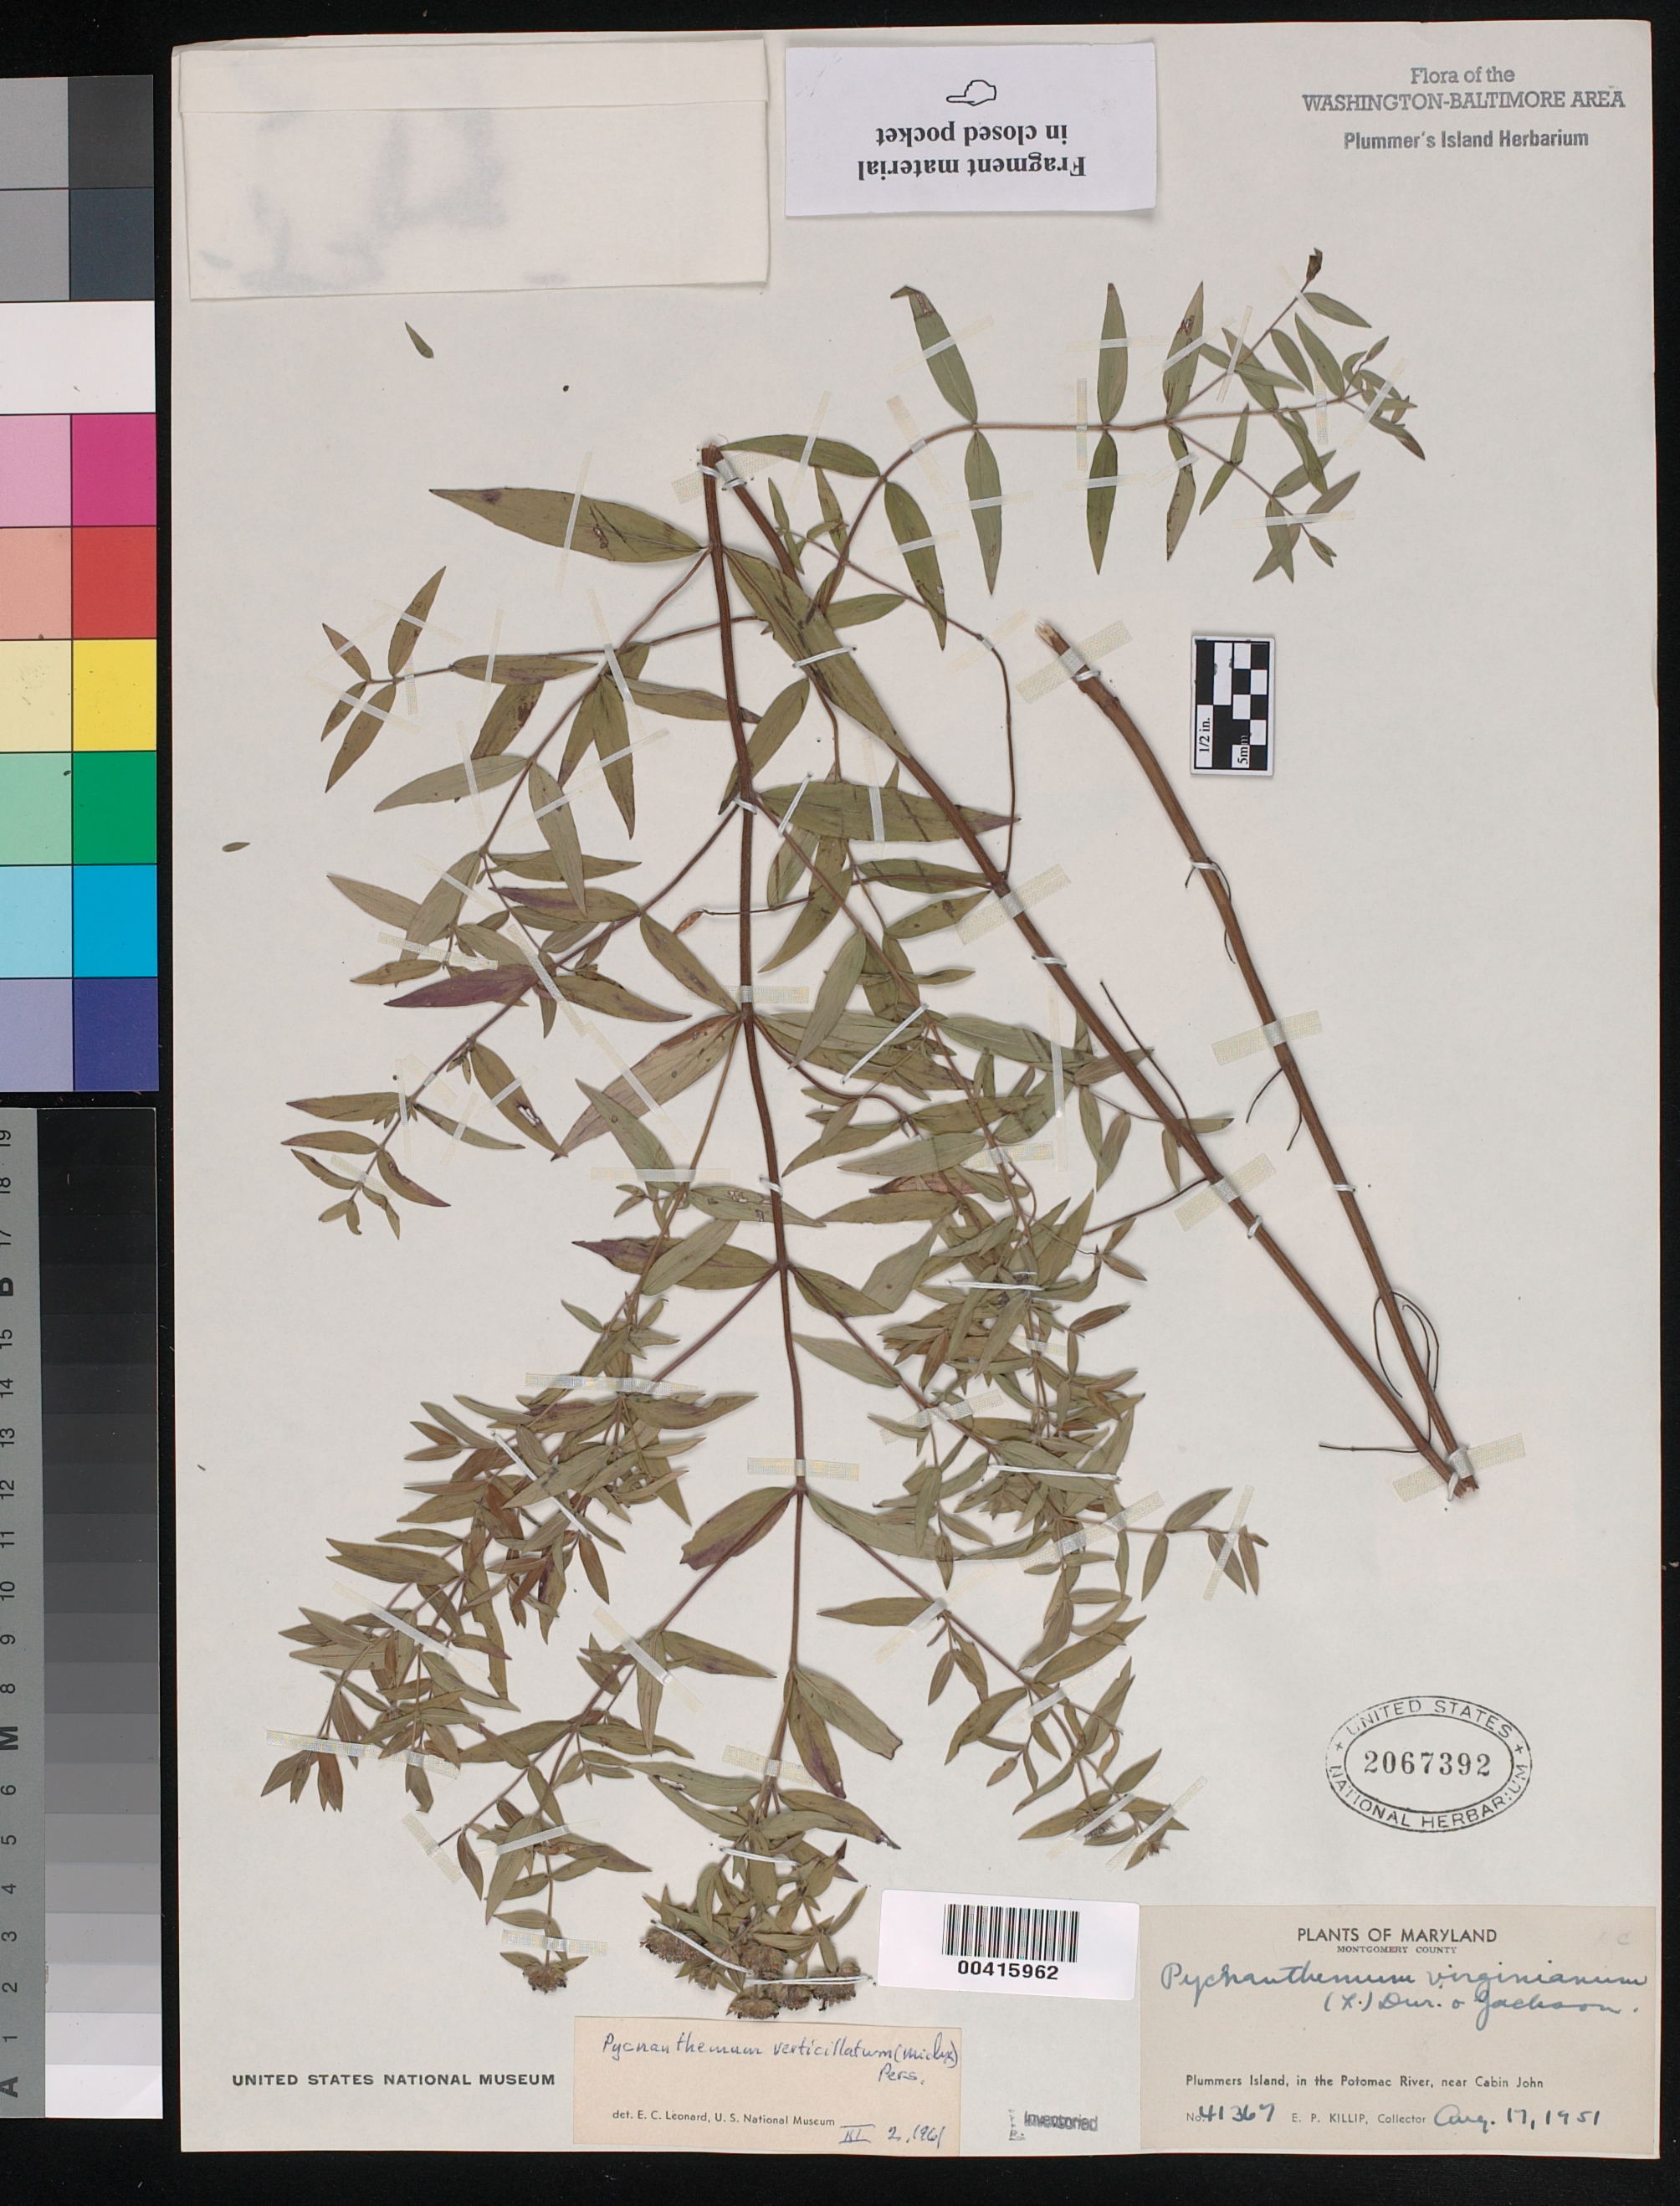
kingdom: Plantae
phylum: Tracheophyta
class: Magnoliopsida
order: Lamiales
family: Lamiaceae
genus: Pycnanthemum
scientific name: Pycnanthemum verticillatum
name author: (Michx.) Pers.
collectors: E. P. Killip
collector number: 41367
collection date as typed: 17 Aug 1951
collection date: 1951-08-17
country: United States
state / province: Maryland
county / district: Montgomery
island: Plummers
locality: Plummer's Island C. & O. Canal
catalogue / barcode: US 2067392